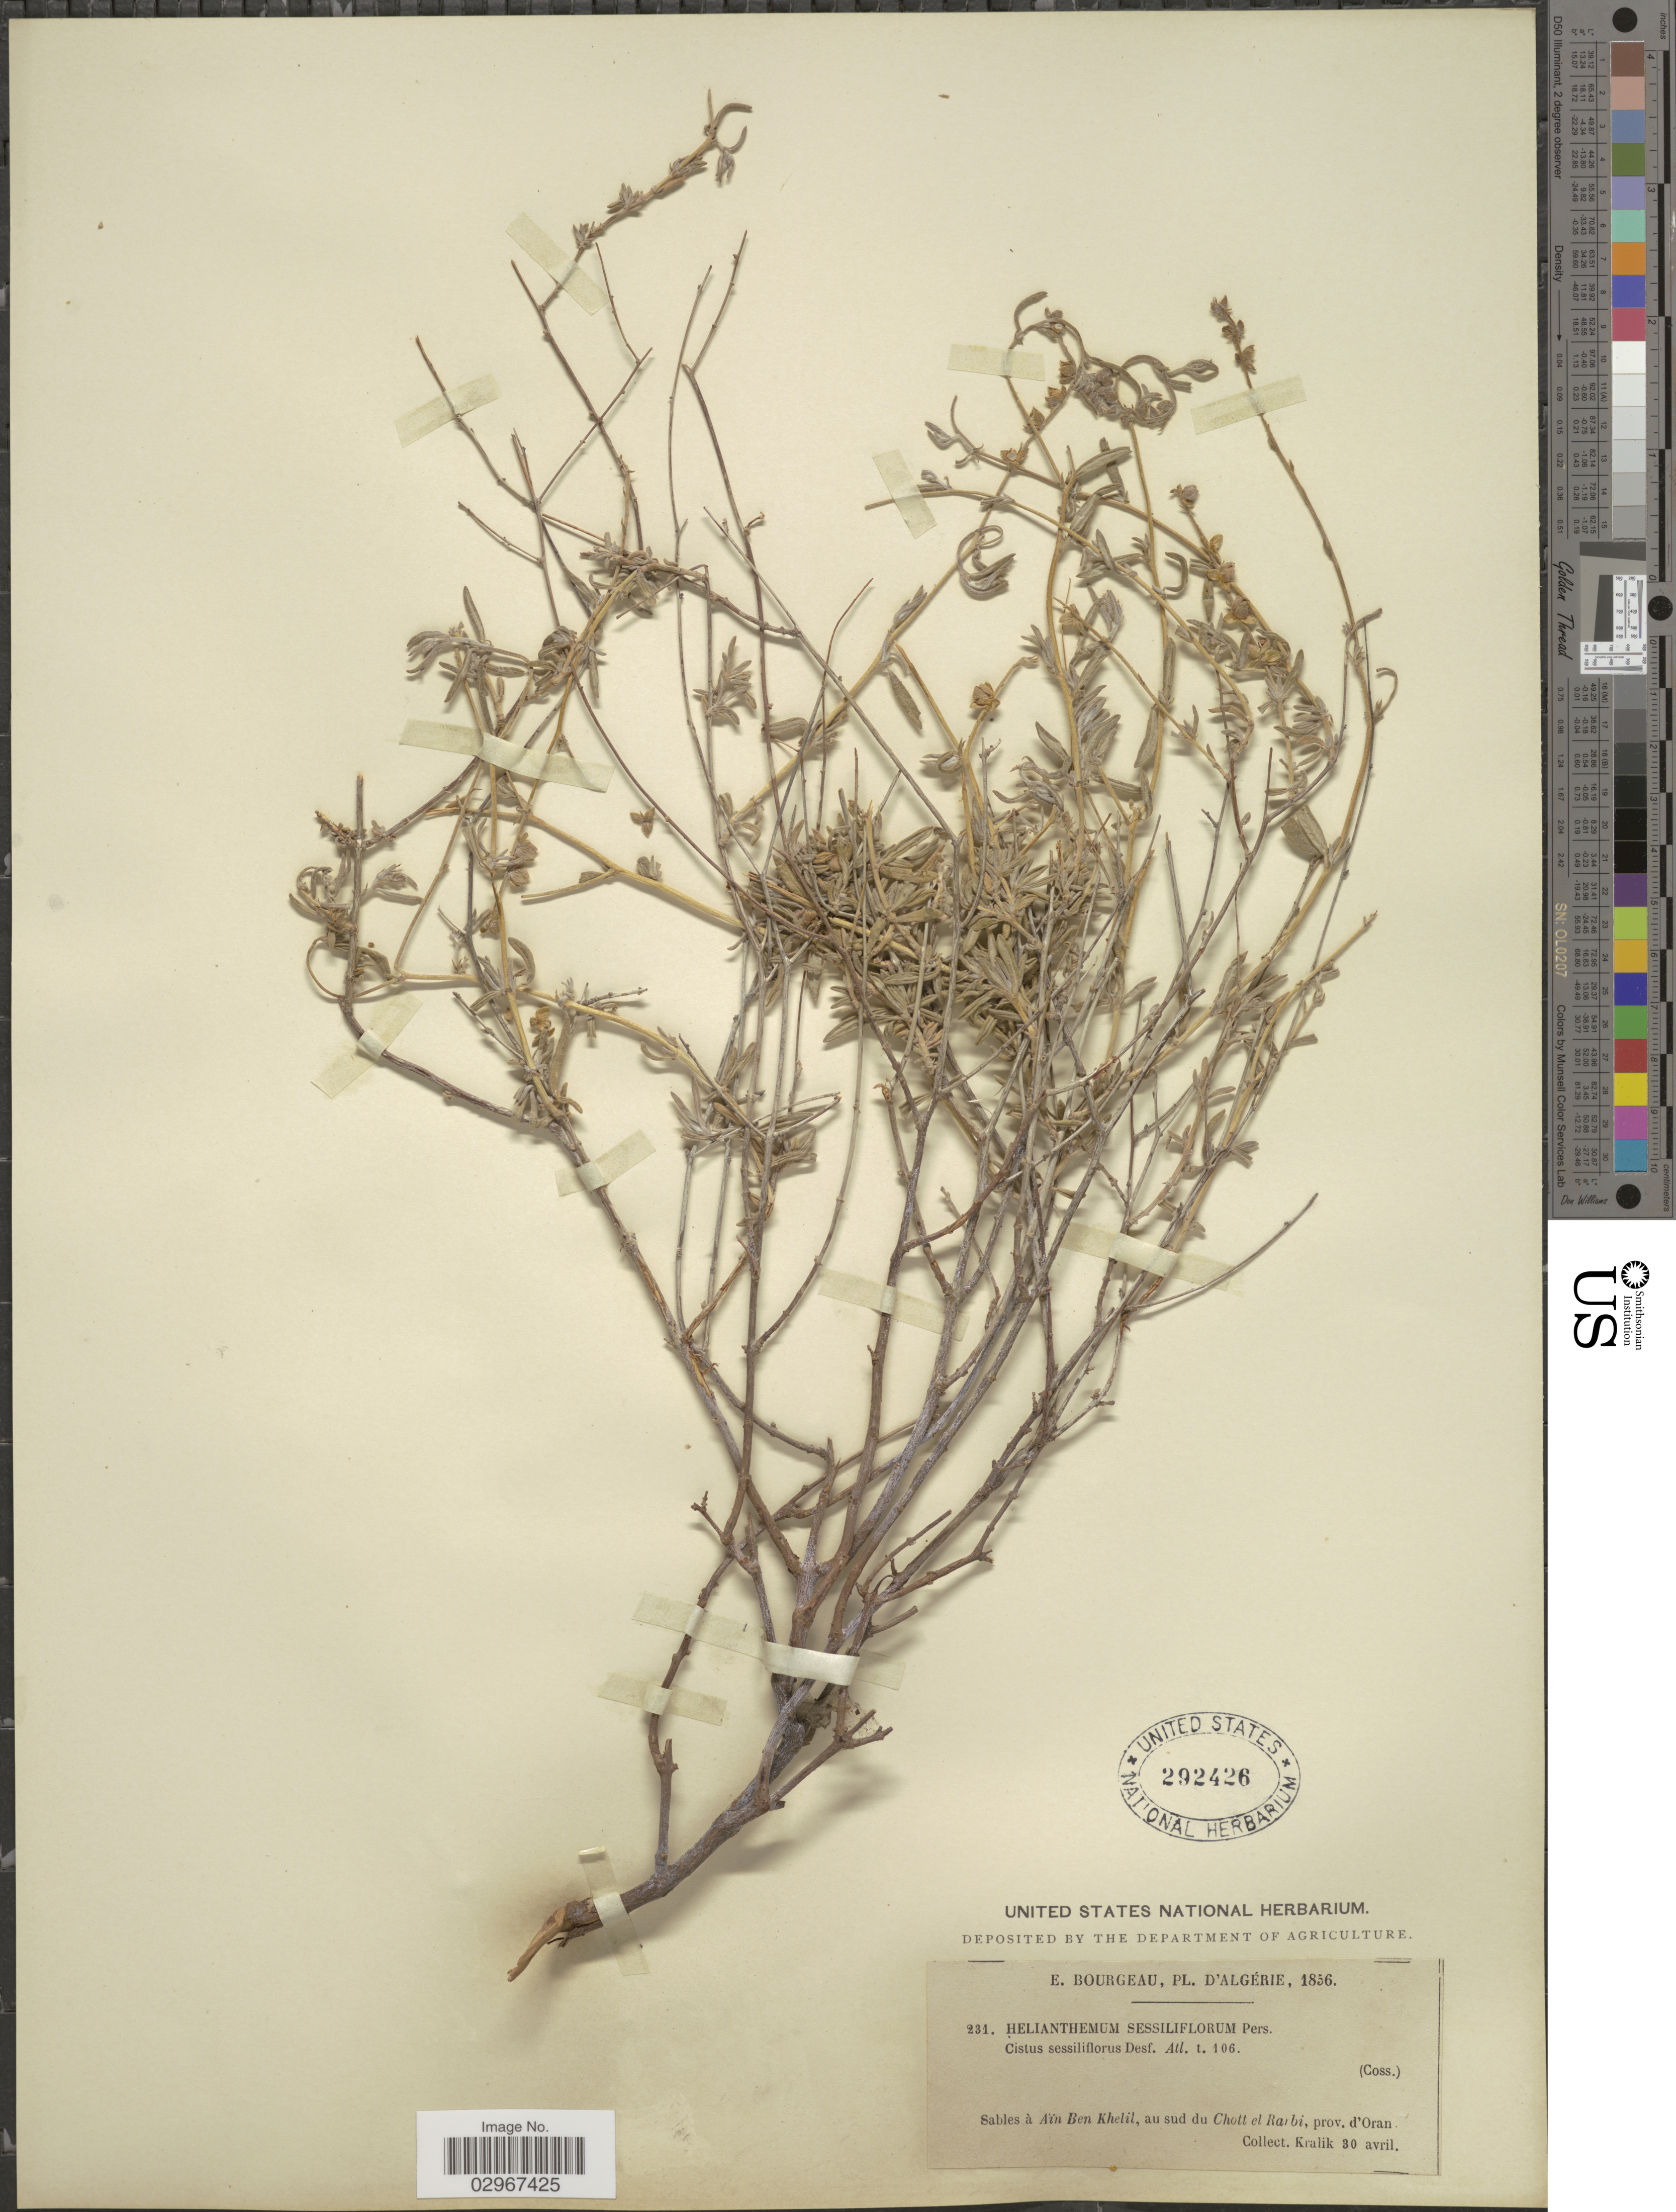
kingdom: Plantae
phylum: Tracheophyta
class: Magnoliopsida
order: Malvales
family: Cistaceae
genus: Helianthemum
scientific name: Helianthemum sessiliflorum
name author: (Desf.) Pers.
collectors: E. Bourgeau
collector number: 231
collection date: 1856-04-30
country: Algeria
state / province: Oran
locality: Sables à A'in Ben Khelil, au sud du Chott el Rarbi.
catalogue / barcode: US 292426